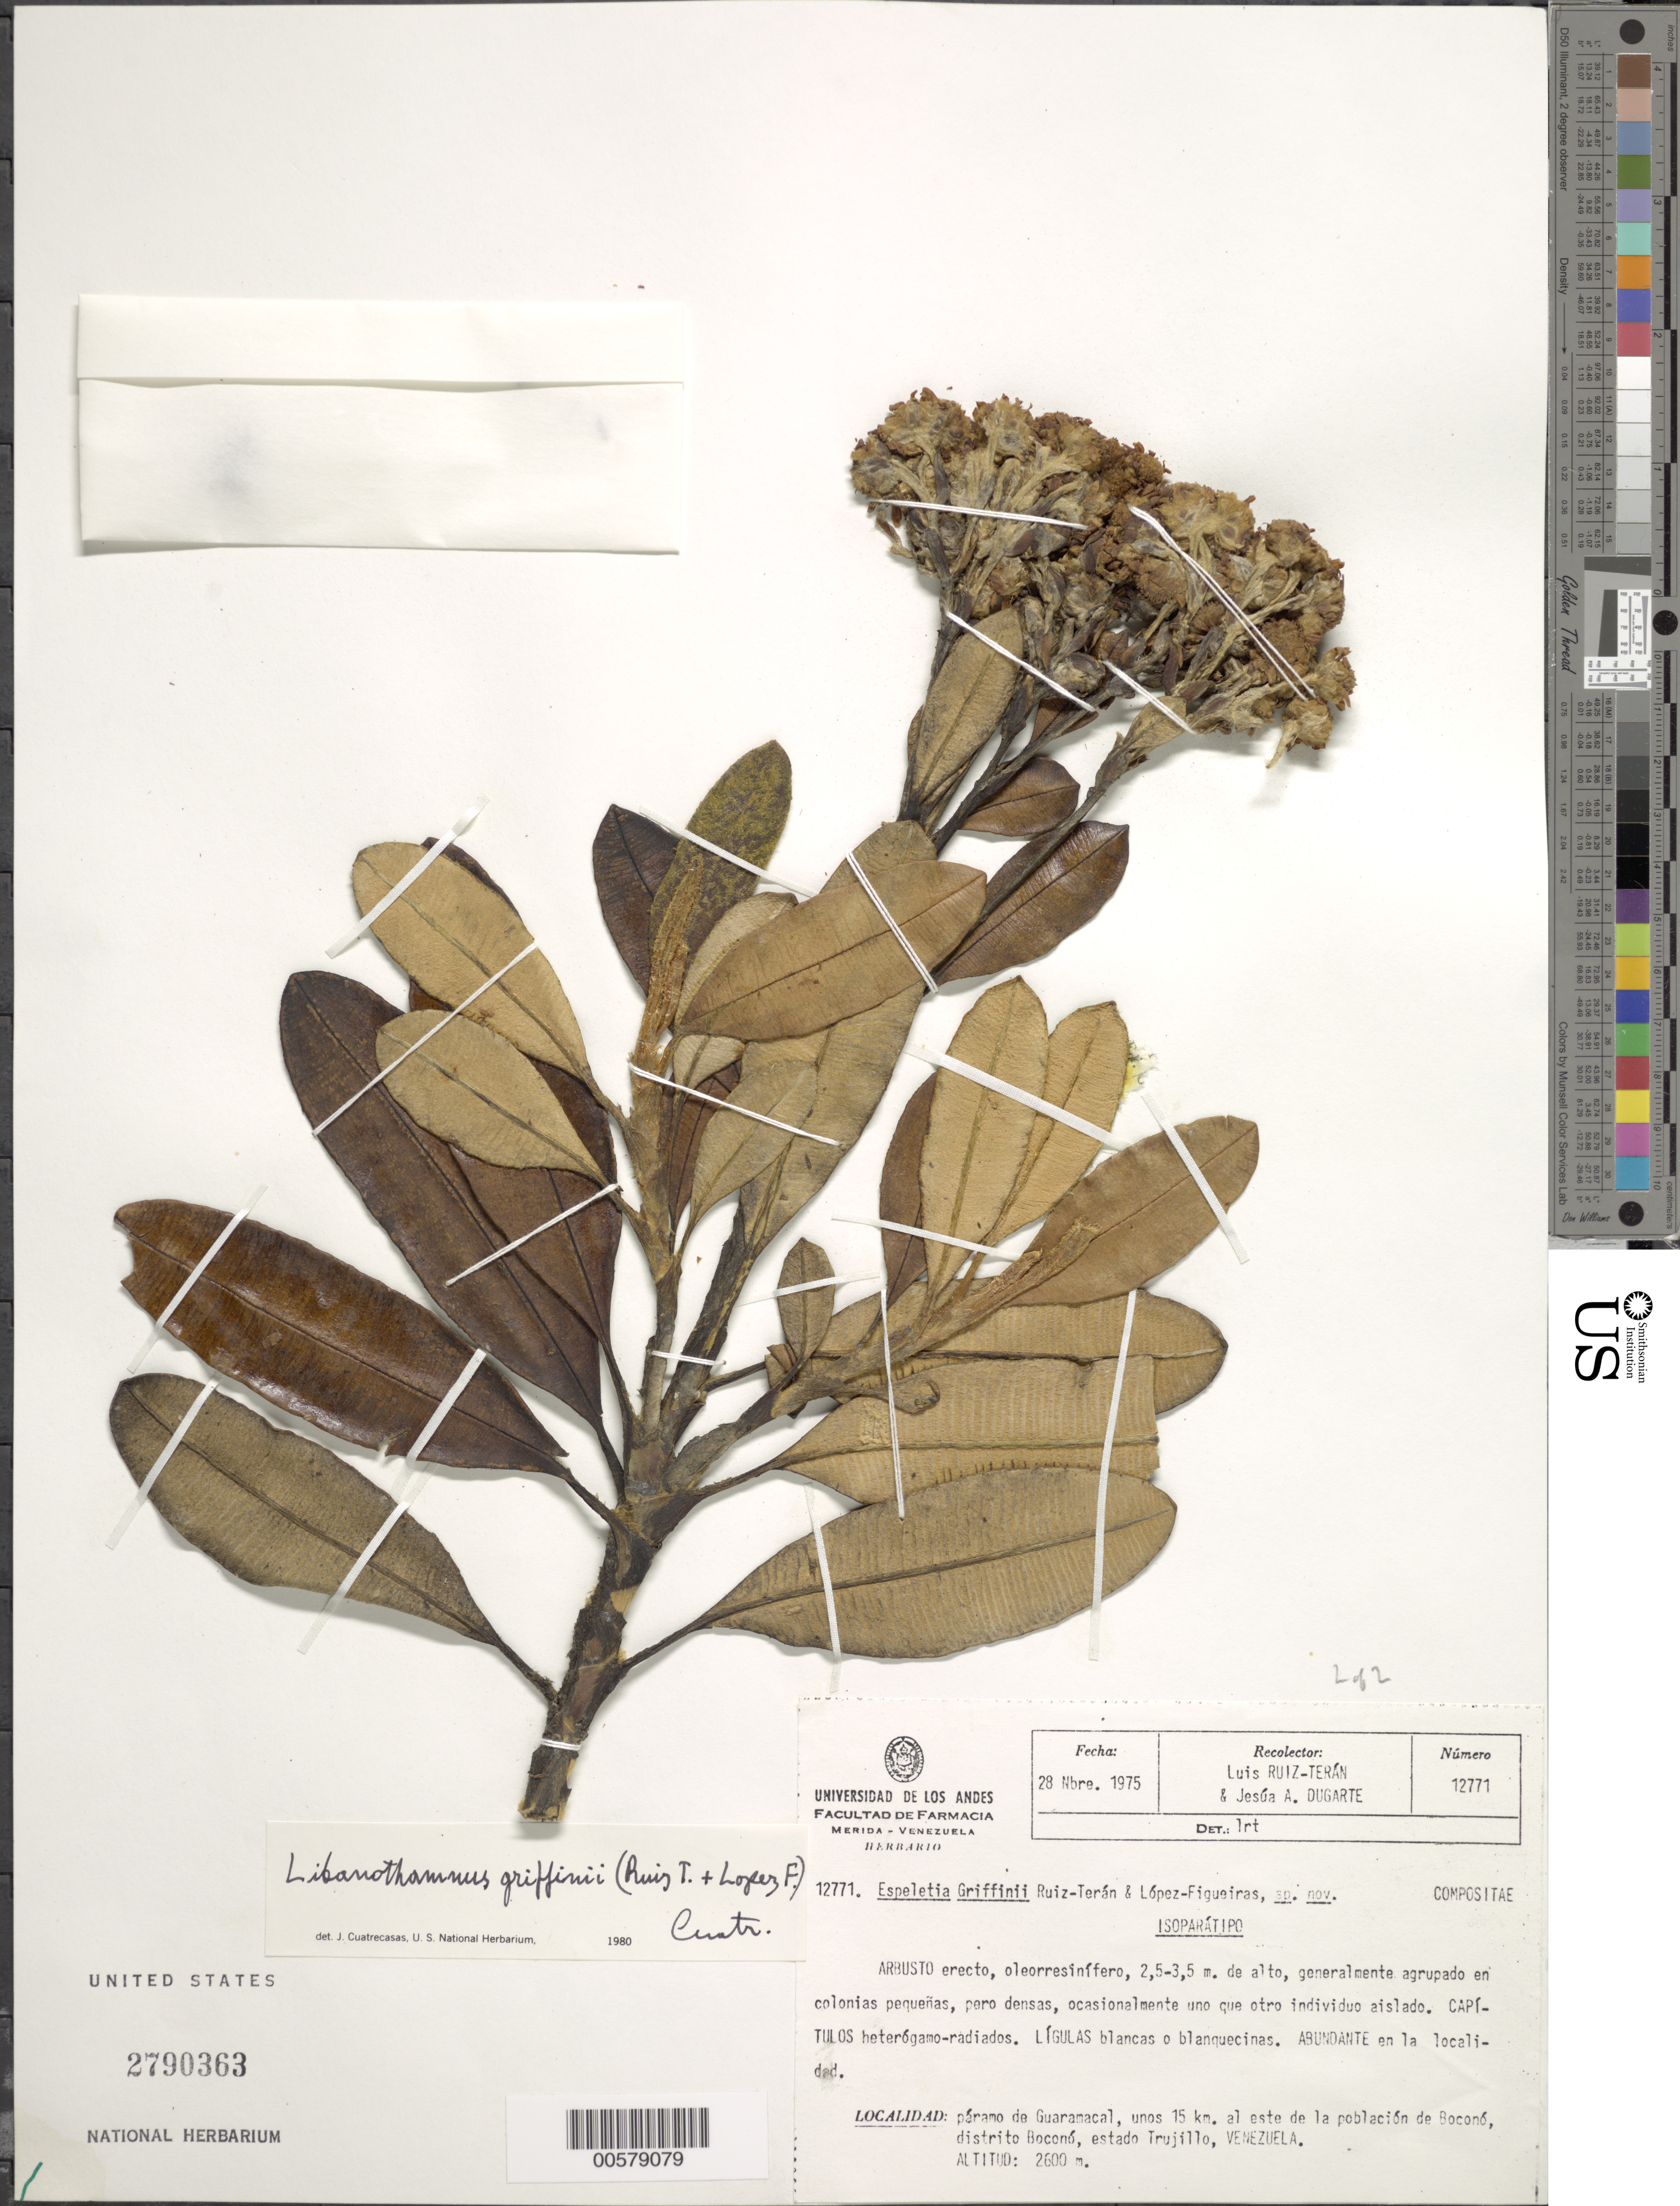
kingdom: Plantae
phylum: Tracheophyta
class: Magnoliopsida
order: Asterales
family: Asteraceae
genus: Libanothamnus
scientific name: Libanothamnus griffinii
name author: (Ruíz-Terán & López Fig.) Cuatrec.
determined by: Cuatrecasas, J.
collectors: L. E. Ruíz-Terán & J. Dugarte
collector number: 12771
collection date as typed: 28 Nov 1975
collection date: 1975-11-28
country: Venezuela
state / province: Trujillo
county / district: Boconó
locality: Páramo de Guaramacal, 15 km E de Boconó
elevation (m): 2600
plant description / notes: Paratype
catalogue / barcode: US 2790363